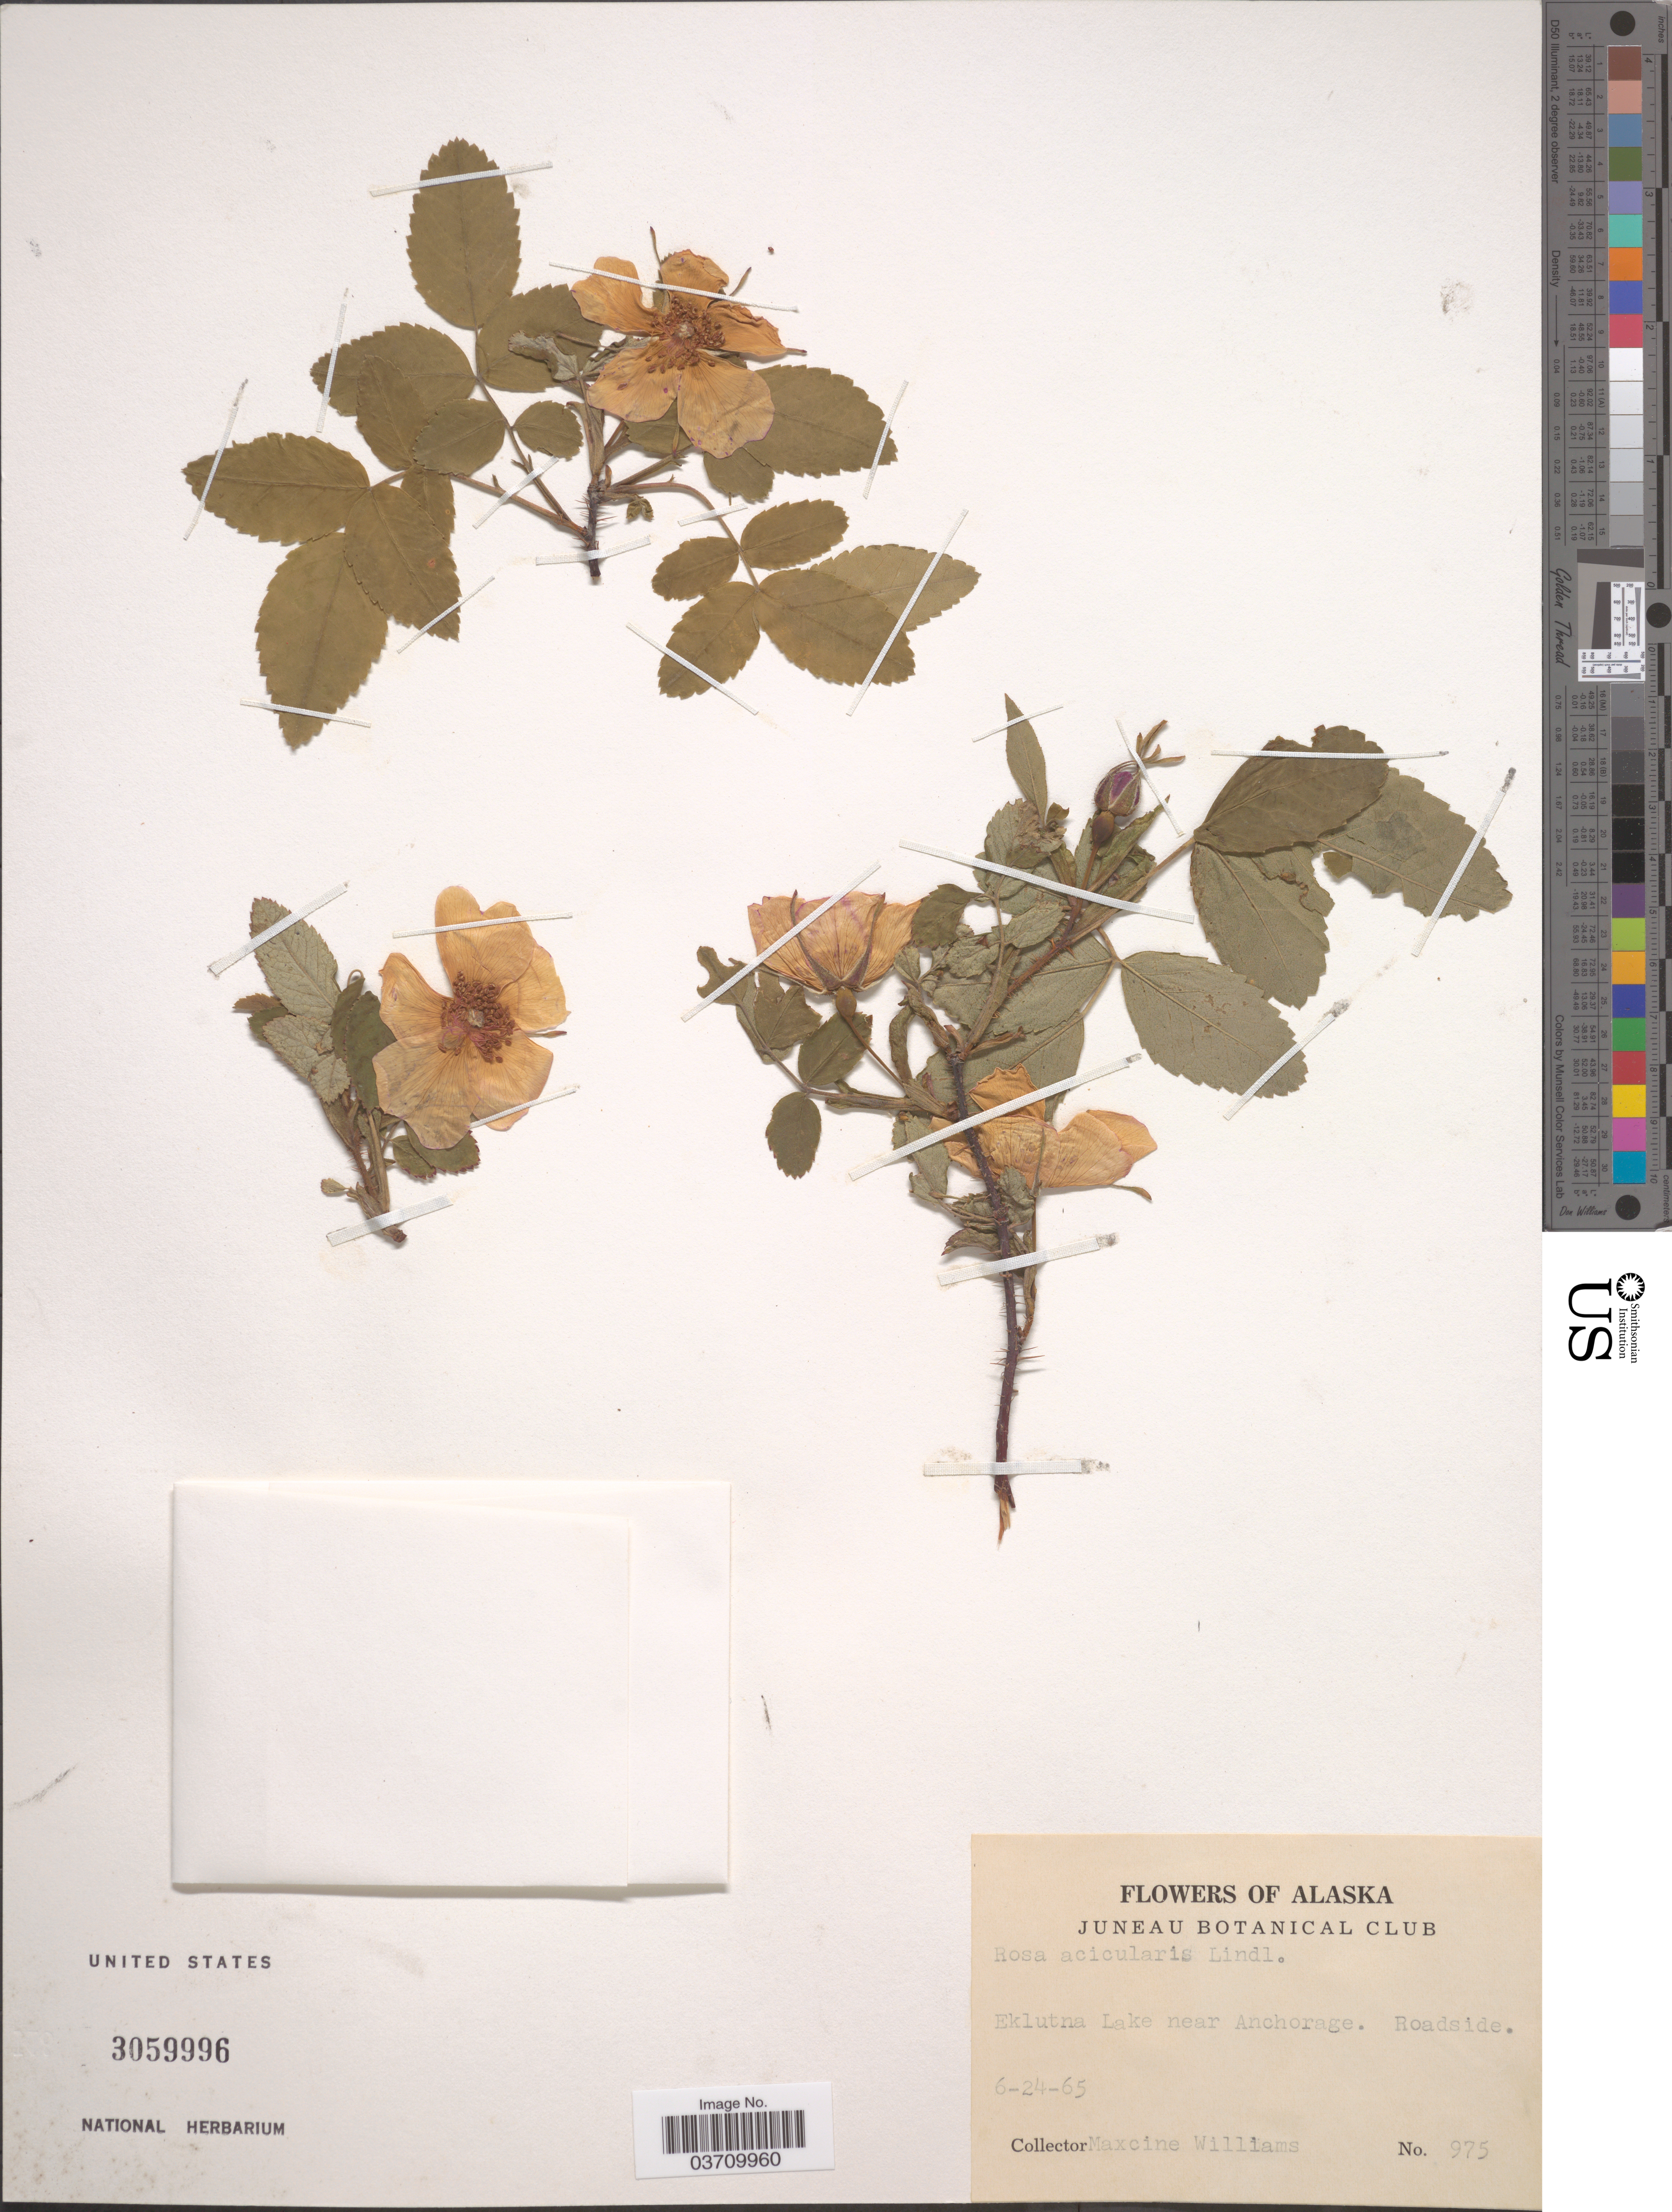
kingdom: Plantae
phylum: Tracheophyta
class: Magnoliopsida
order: Rosales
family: Rosaceae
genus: Rosa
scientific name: Rosa acicularis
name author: Lindl.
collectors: M. Williams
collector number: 975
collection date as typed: Transcribed d/m/y: 24/6/65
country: United States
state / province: Alaska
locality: Eklutna Lake near Anchorage. Roadside.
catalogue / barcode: US 3059996